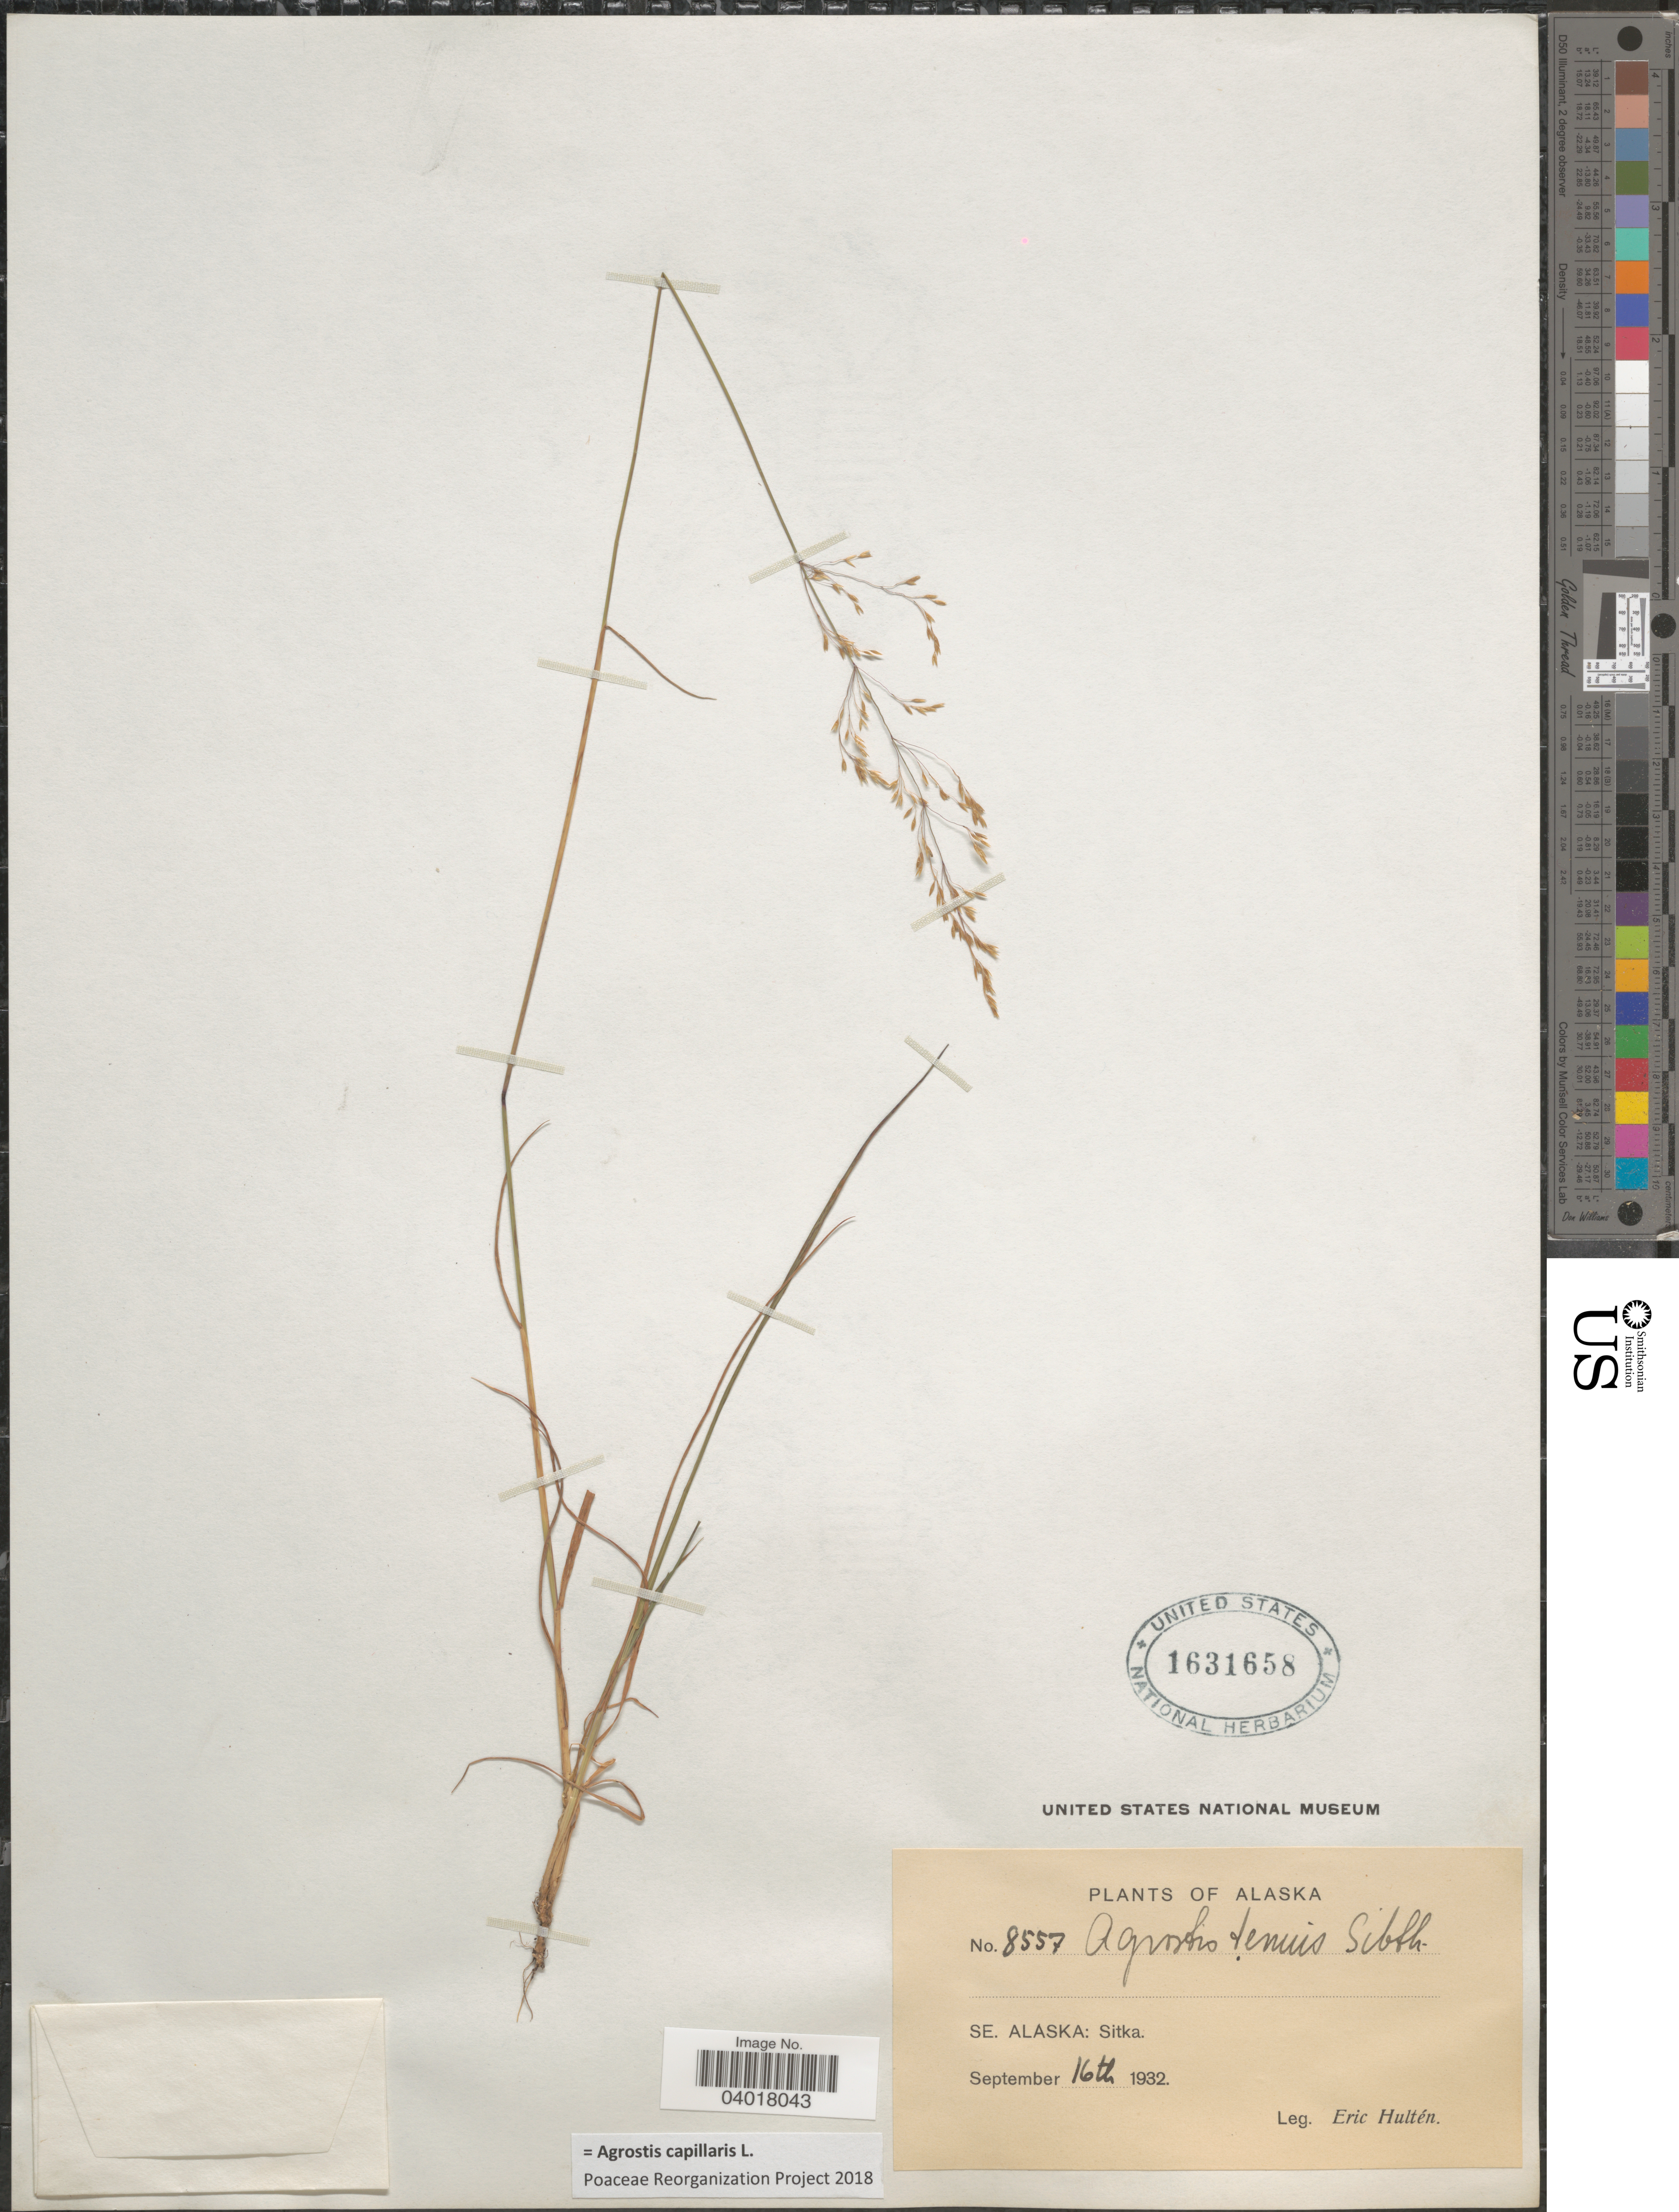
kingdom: Plantae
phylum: Tracheophyta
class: Liliopsida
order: Poales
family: Poaceae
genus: Agrostis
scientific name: Agrostis capillaris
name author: L.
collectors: E. G. Hultén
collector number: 8557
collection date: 1932-09-16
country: United States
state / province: Alaska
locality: SE. Alaska: Sitka.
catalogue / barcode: US 1631658